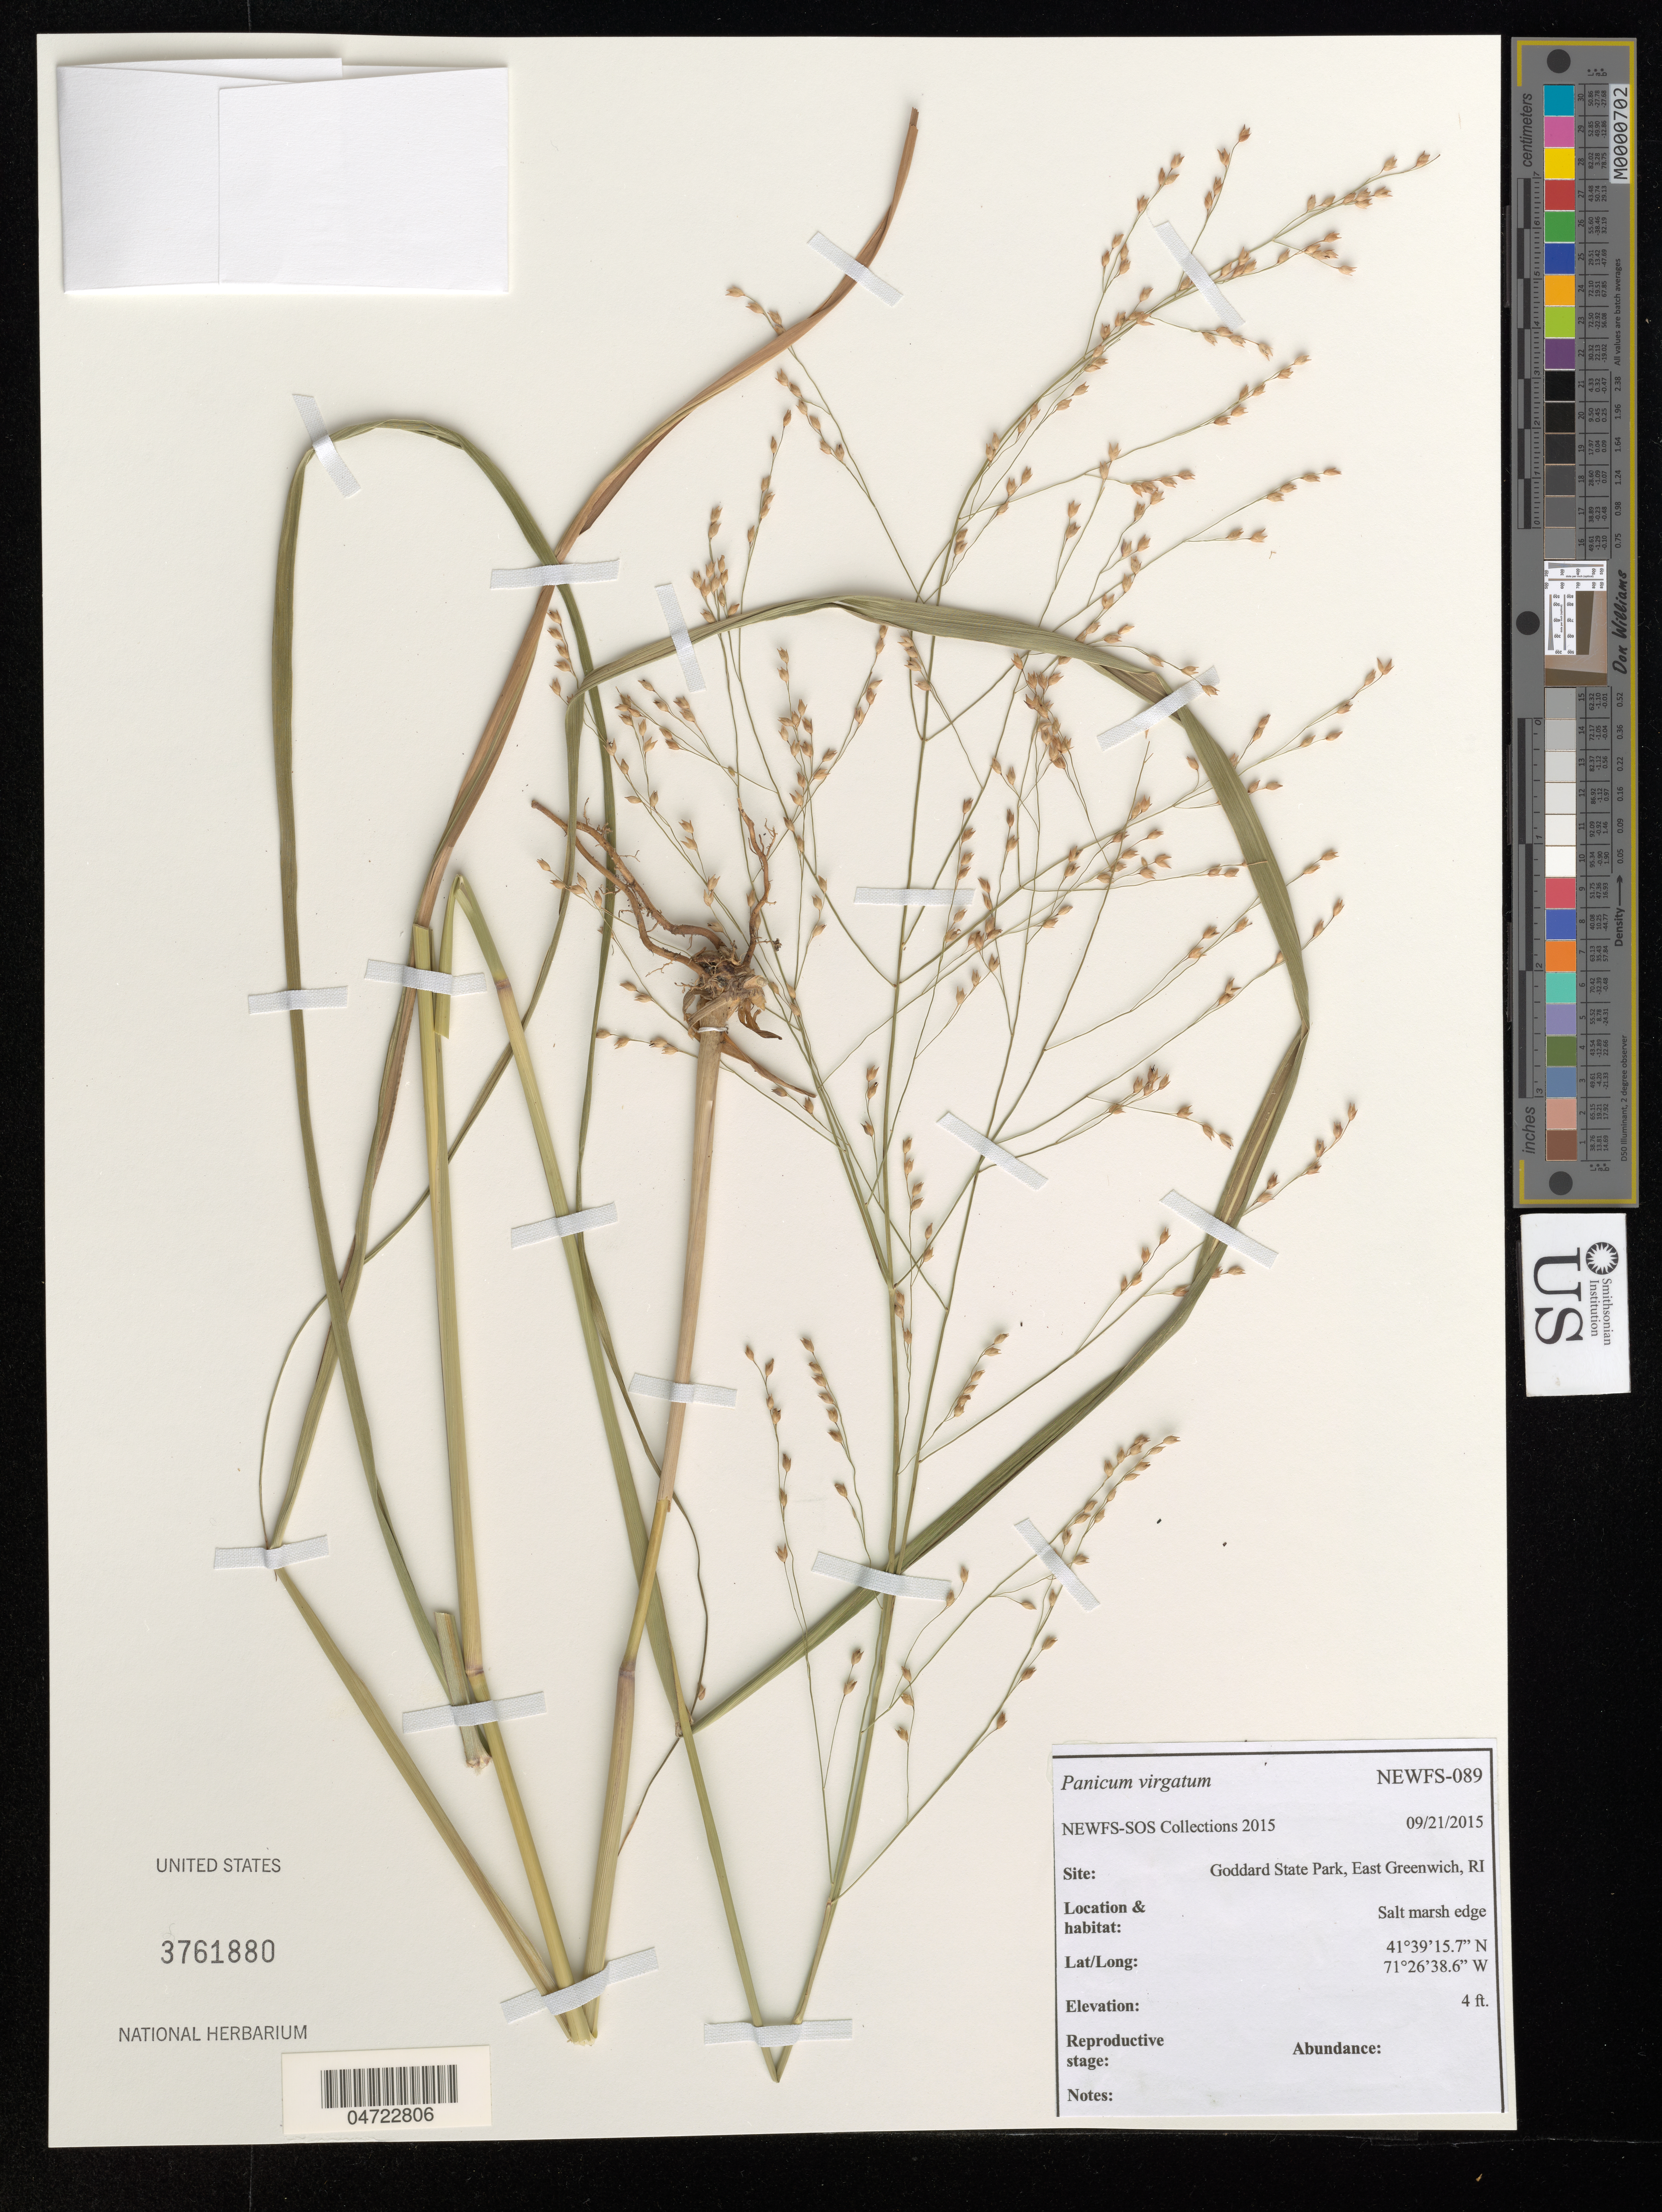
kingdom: Plantae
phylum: Tracheophyta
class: Liliopsida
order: Poales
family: Poaceae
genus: Panicum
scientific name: Panicum virgatum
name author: L.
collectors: NEWFS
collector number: NEWFS-089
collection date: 2015-09-21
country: United States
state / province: Rhode Island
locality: Goddard State Park, East Greenwich.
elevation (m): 1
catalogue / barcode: US 3761880